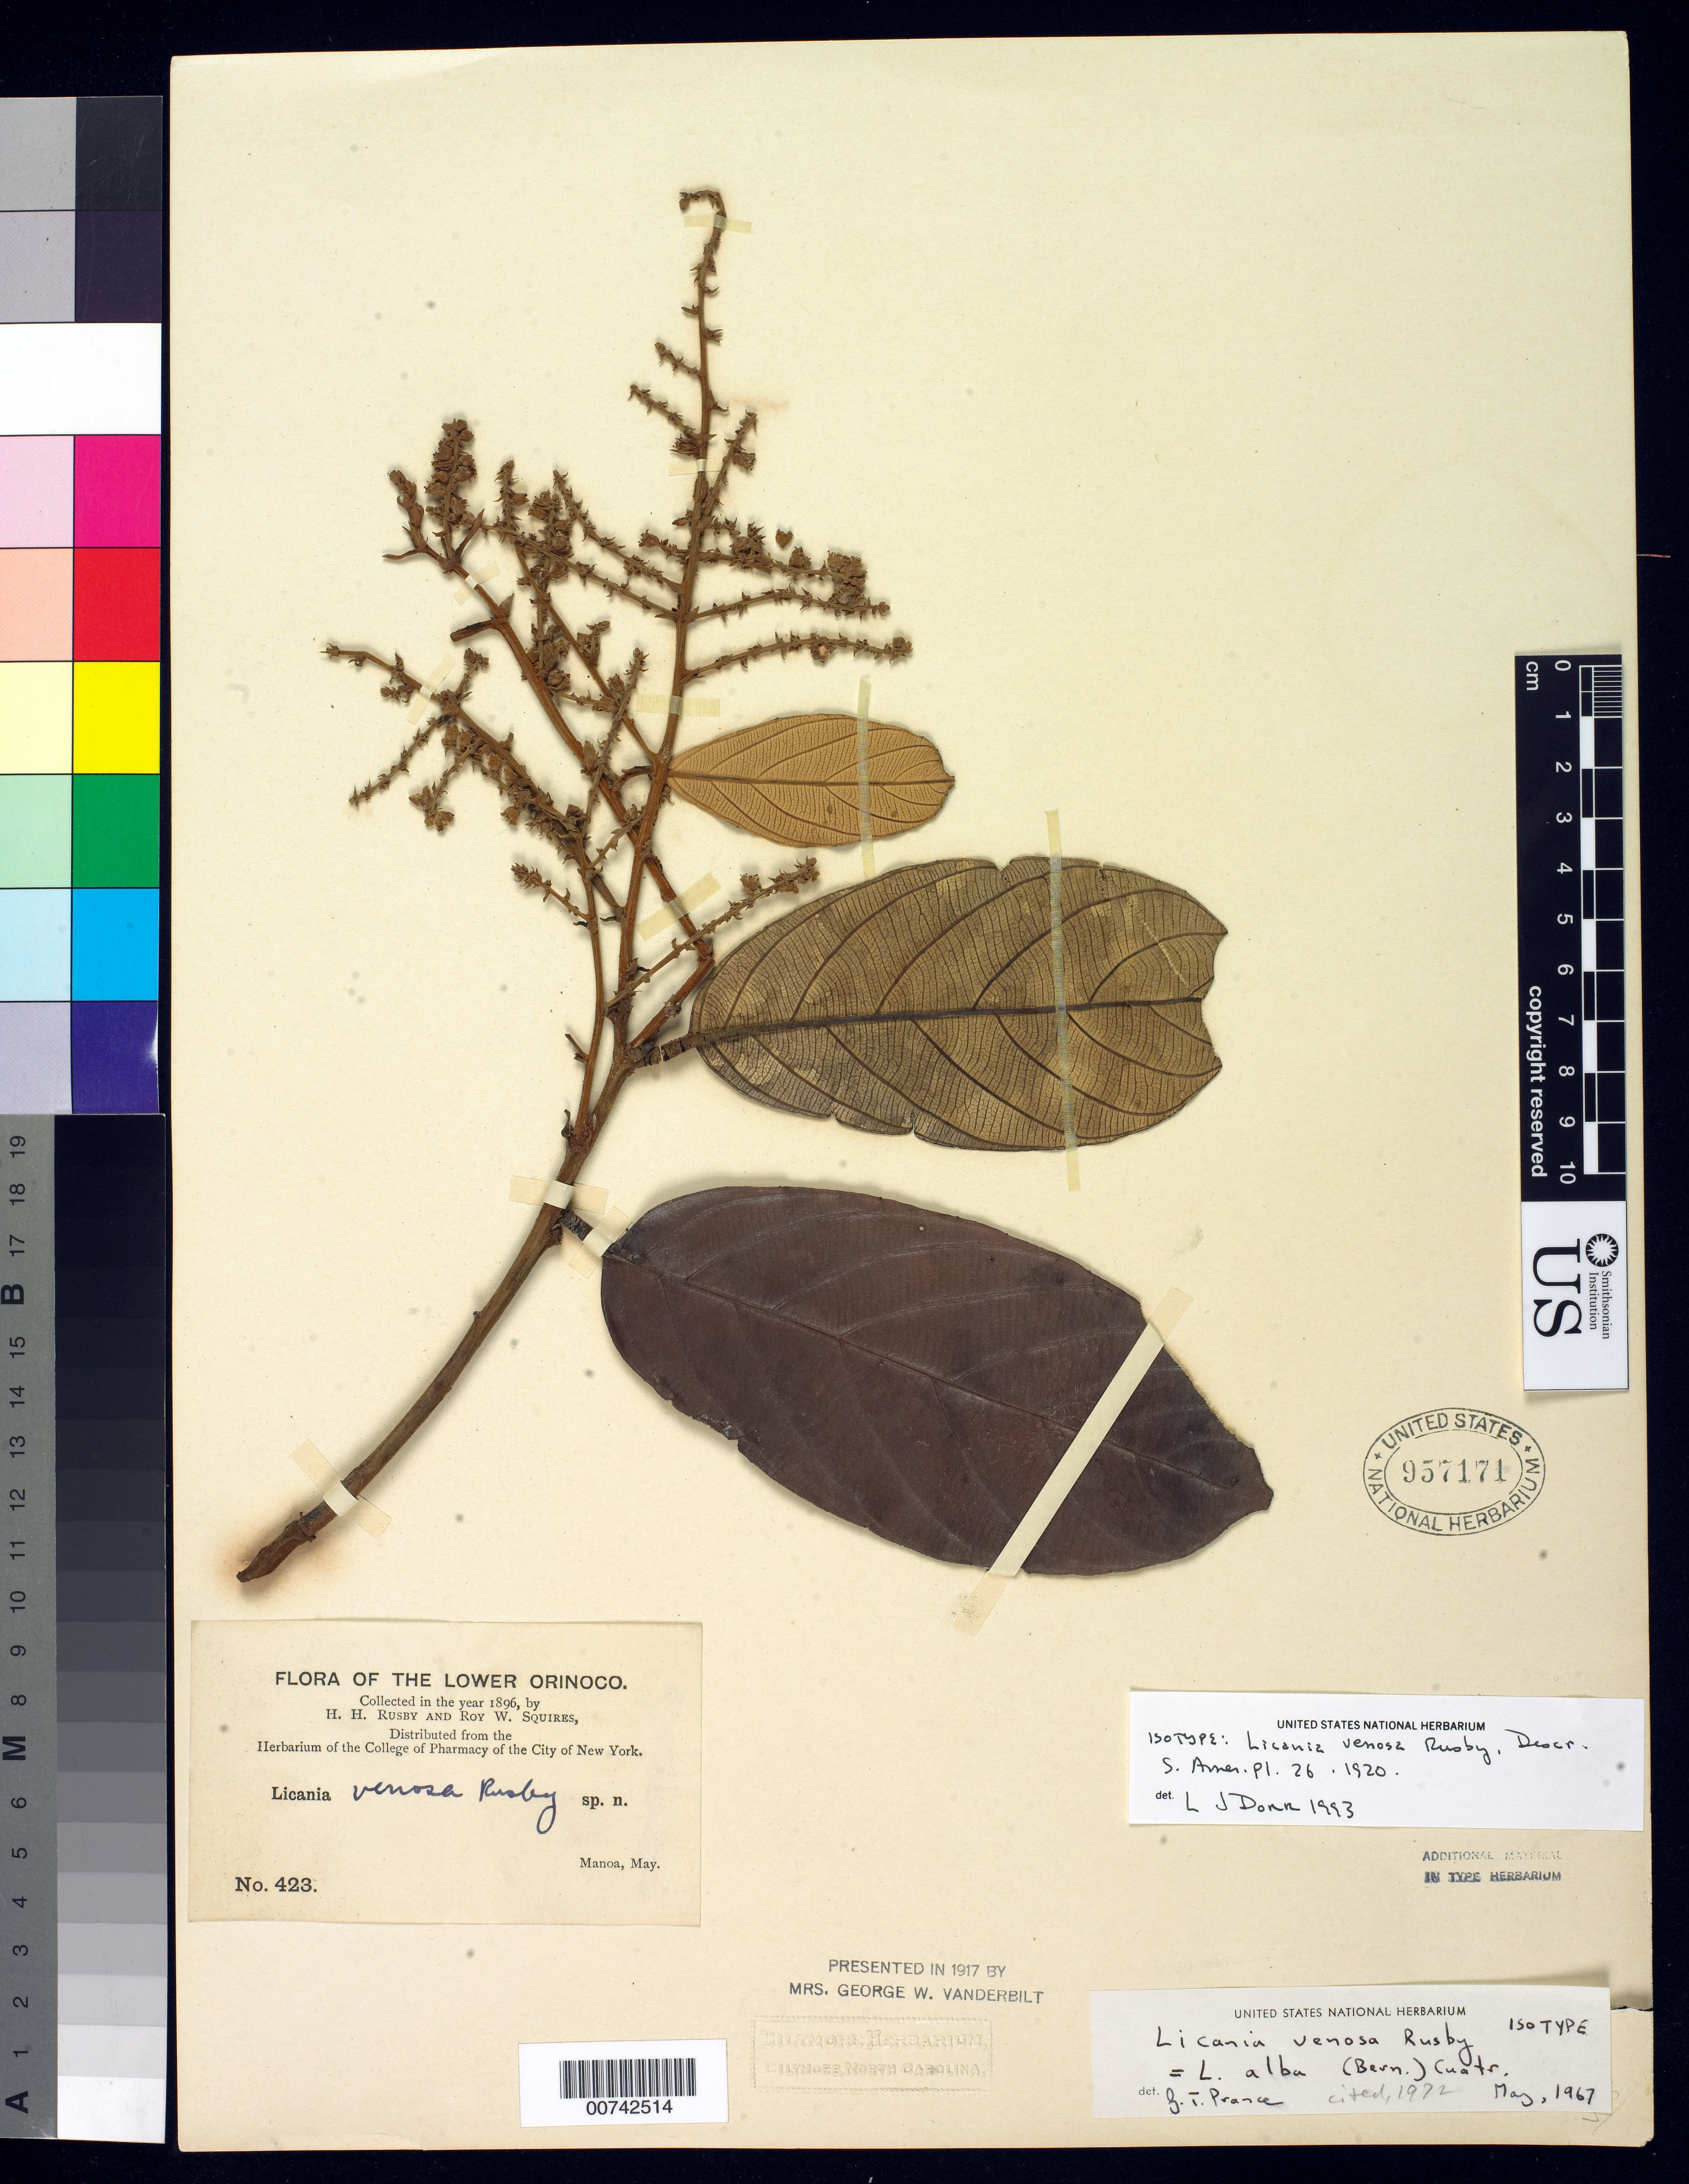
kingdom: Plantae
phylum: Tracheophyta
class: Magnoliopsida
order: Malpighiales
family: Chrysobalanaceae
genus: Licania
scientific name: Licania venosa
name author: Rusby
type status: Isotype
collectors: H. H. Rusby & R. Squires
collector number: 423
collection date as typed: May 1896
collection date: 1896-05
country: Venezuela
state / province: Delta Amacuro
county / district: Antonio Díaz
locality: Lower Orinoco, Manoa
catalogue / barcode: US 957171